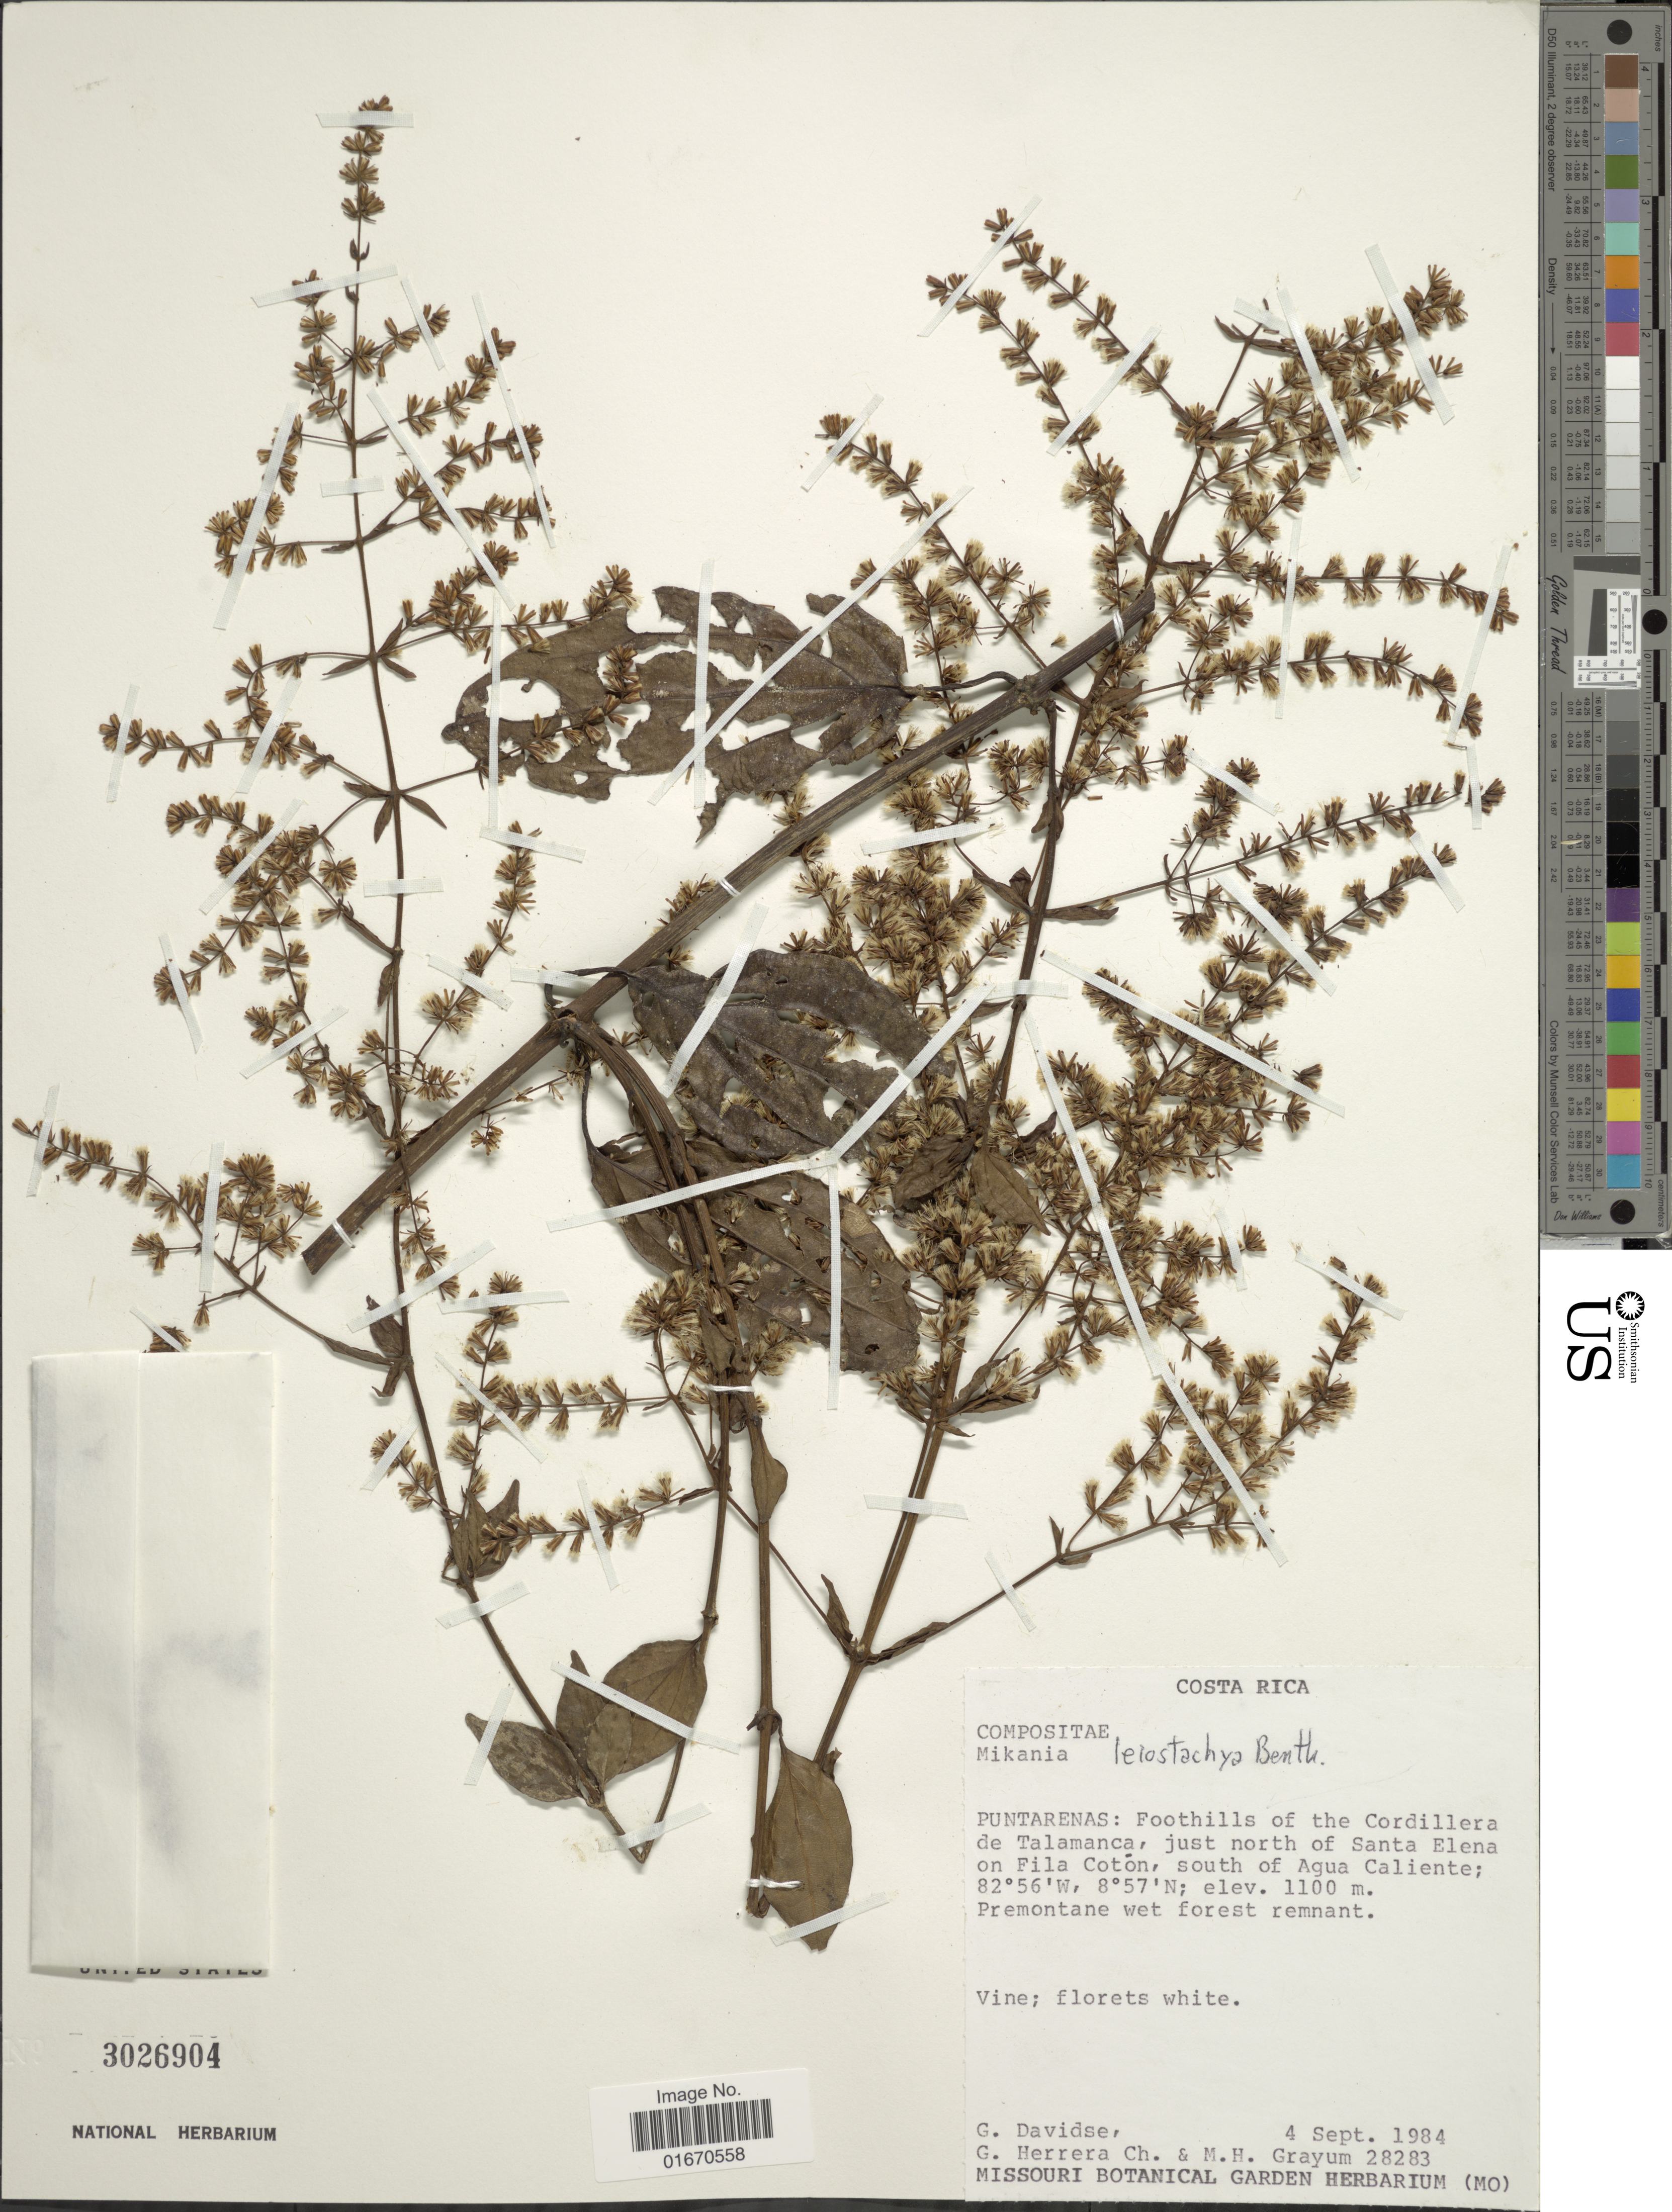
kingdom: Plantae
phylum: Tracheophyta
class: Magnoliopsida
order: Asterales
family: Asteraceae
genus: Mikania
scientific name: Mikania leiostachya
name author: Benth.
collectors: G. Davidse, G. Herrera Ch. & M. H. Grayum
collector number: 28283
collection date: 1984-09-04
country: Costa Rica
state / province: Puntarenas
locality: Foothills of the Cordillera de Talamanca, just north of Santa Elena on Fila Coton, south of Agua Caliente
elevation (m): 1100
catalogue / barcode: US 3026904